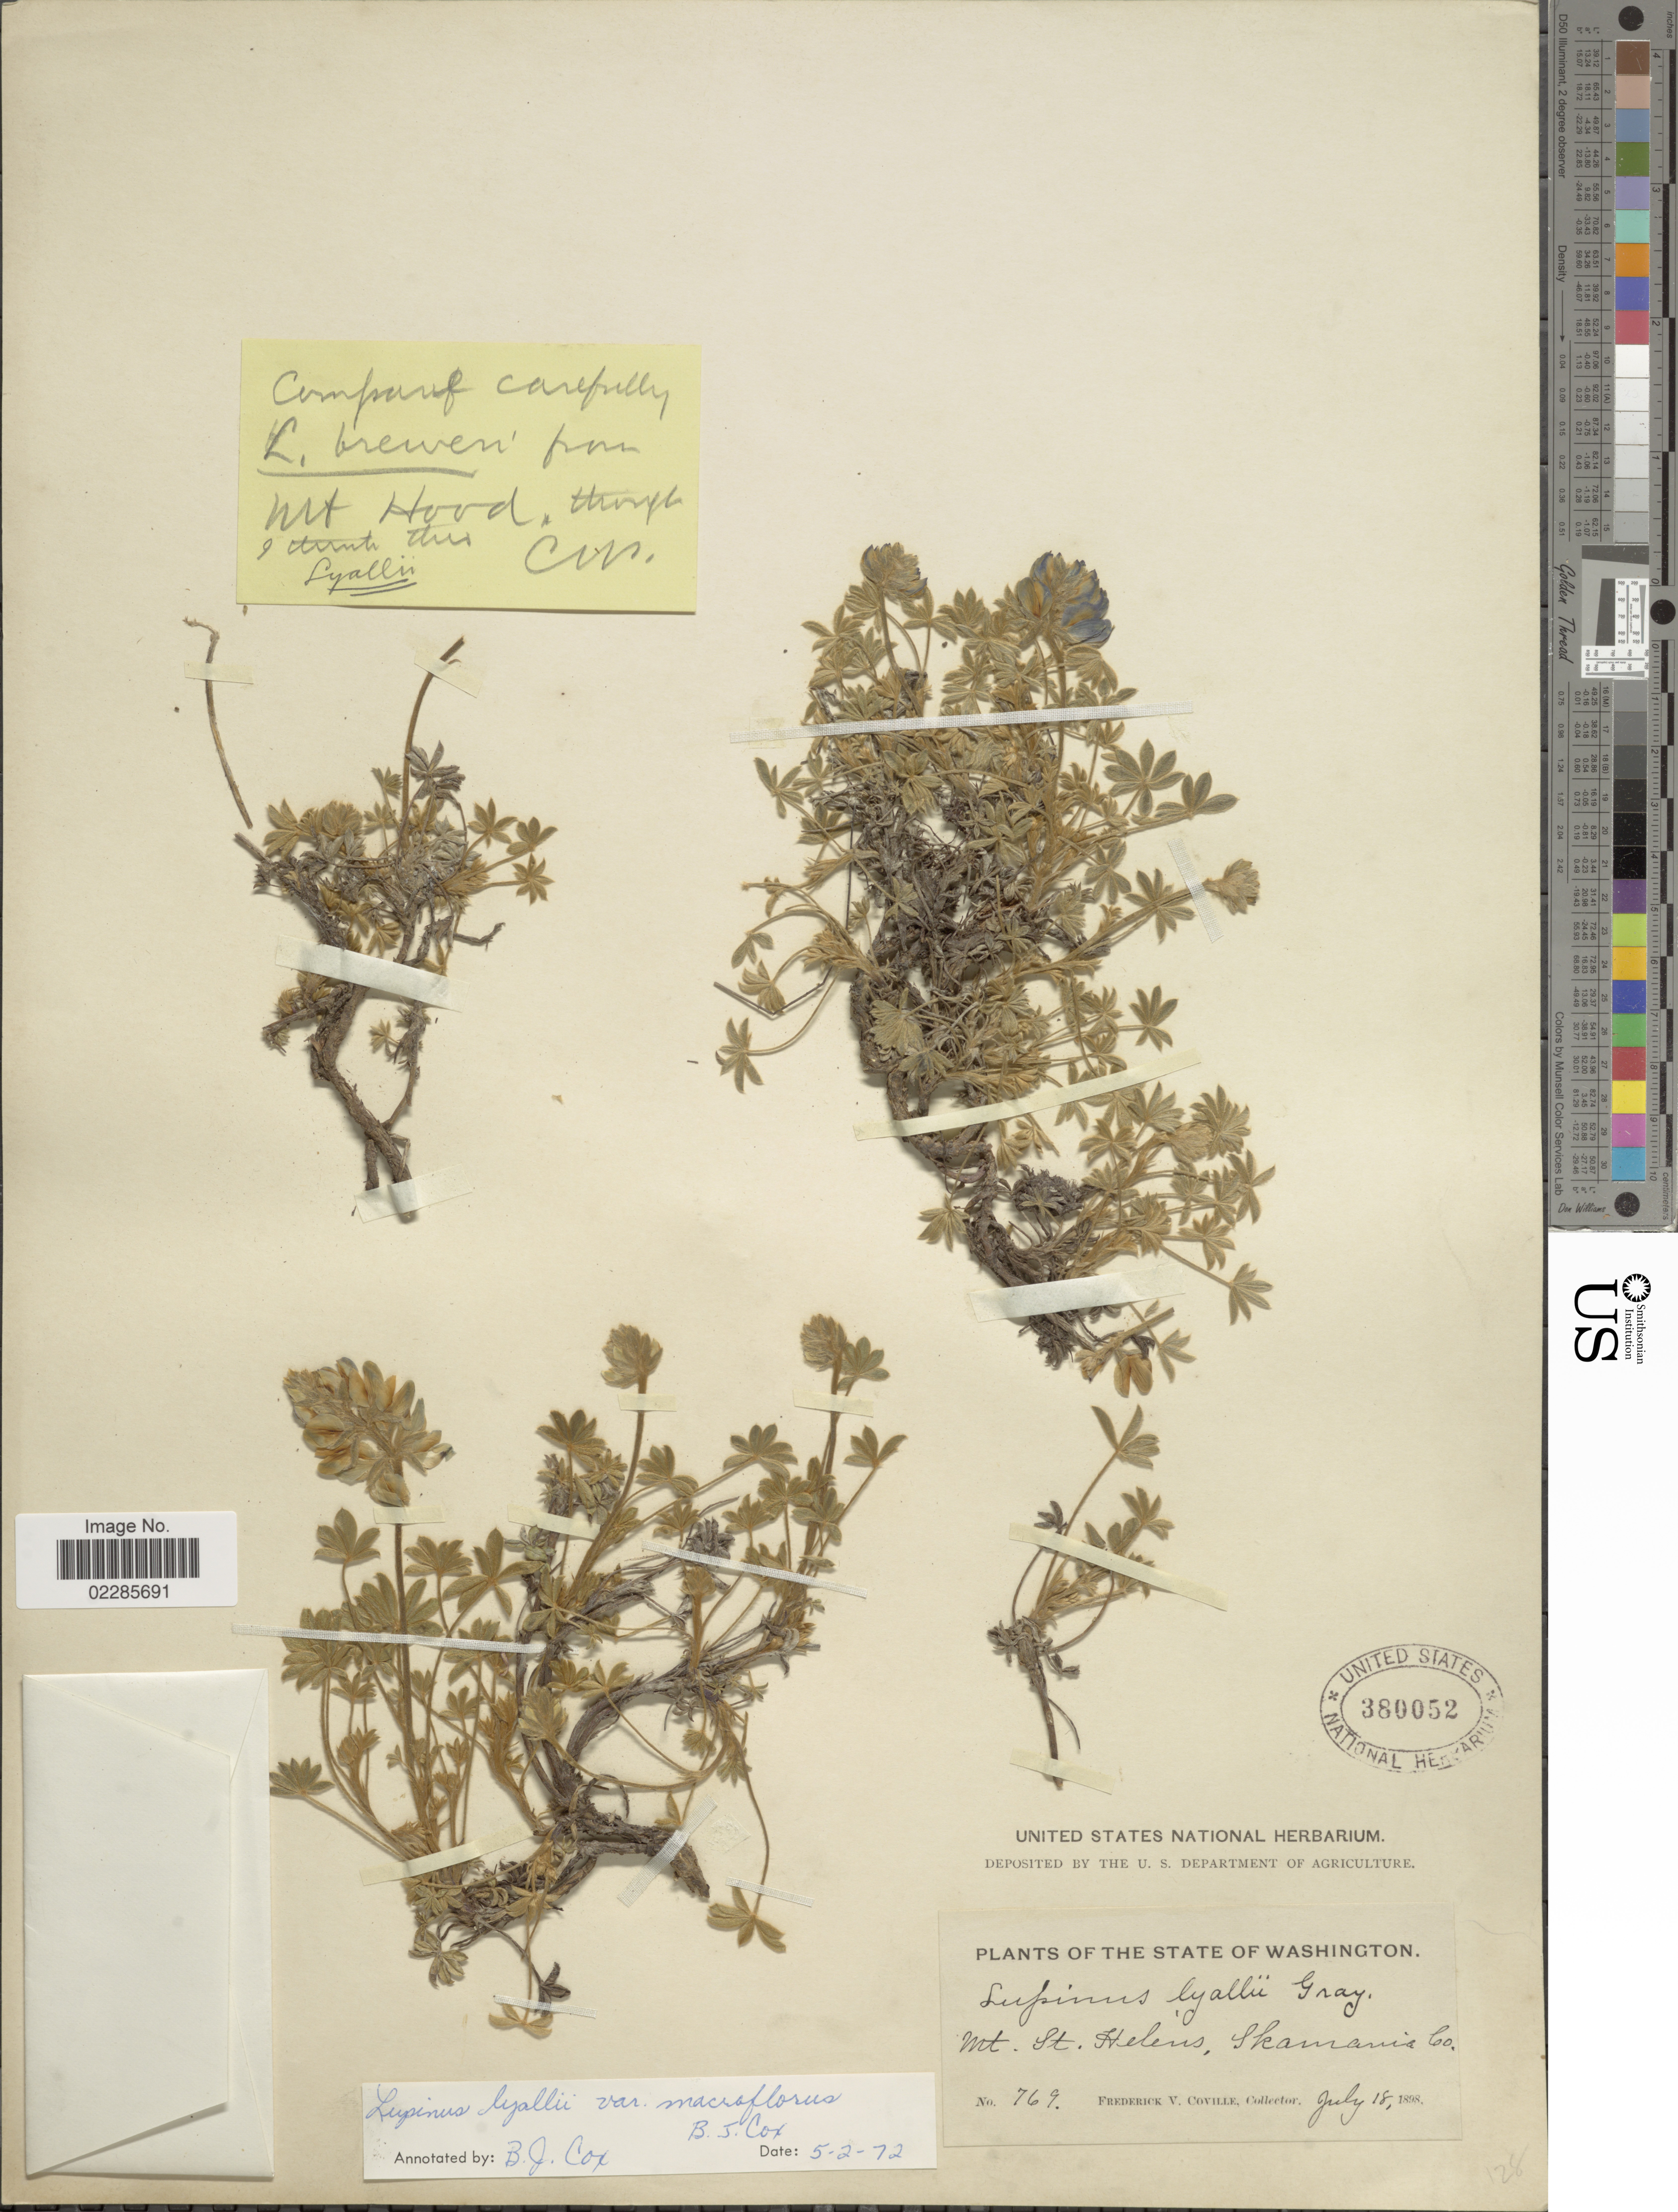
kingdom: Plantae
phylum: Tracheophyta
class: Magnoliopsida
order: Fabales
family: Fabaceae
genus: Lupinus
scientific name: Lupinus lyallii var. macroflorus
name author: B.J. Cox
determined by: Cox, B. J.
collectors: F. V. Coville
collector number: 769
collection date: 1898-07-18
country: United States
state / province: Washington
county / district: Skamania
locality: Mt St Helens, Skamania Co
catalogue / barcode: US 380052